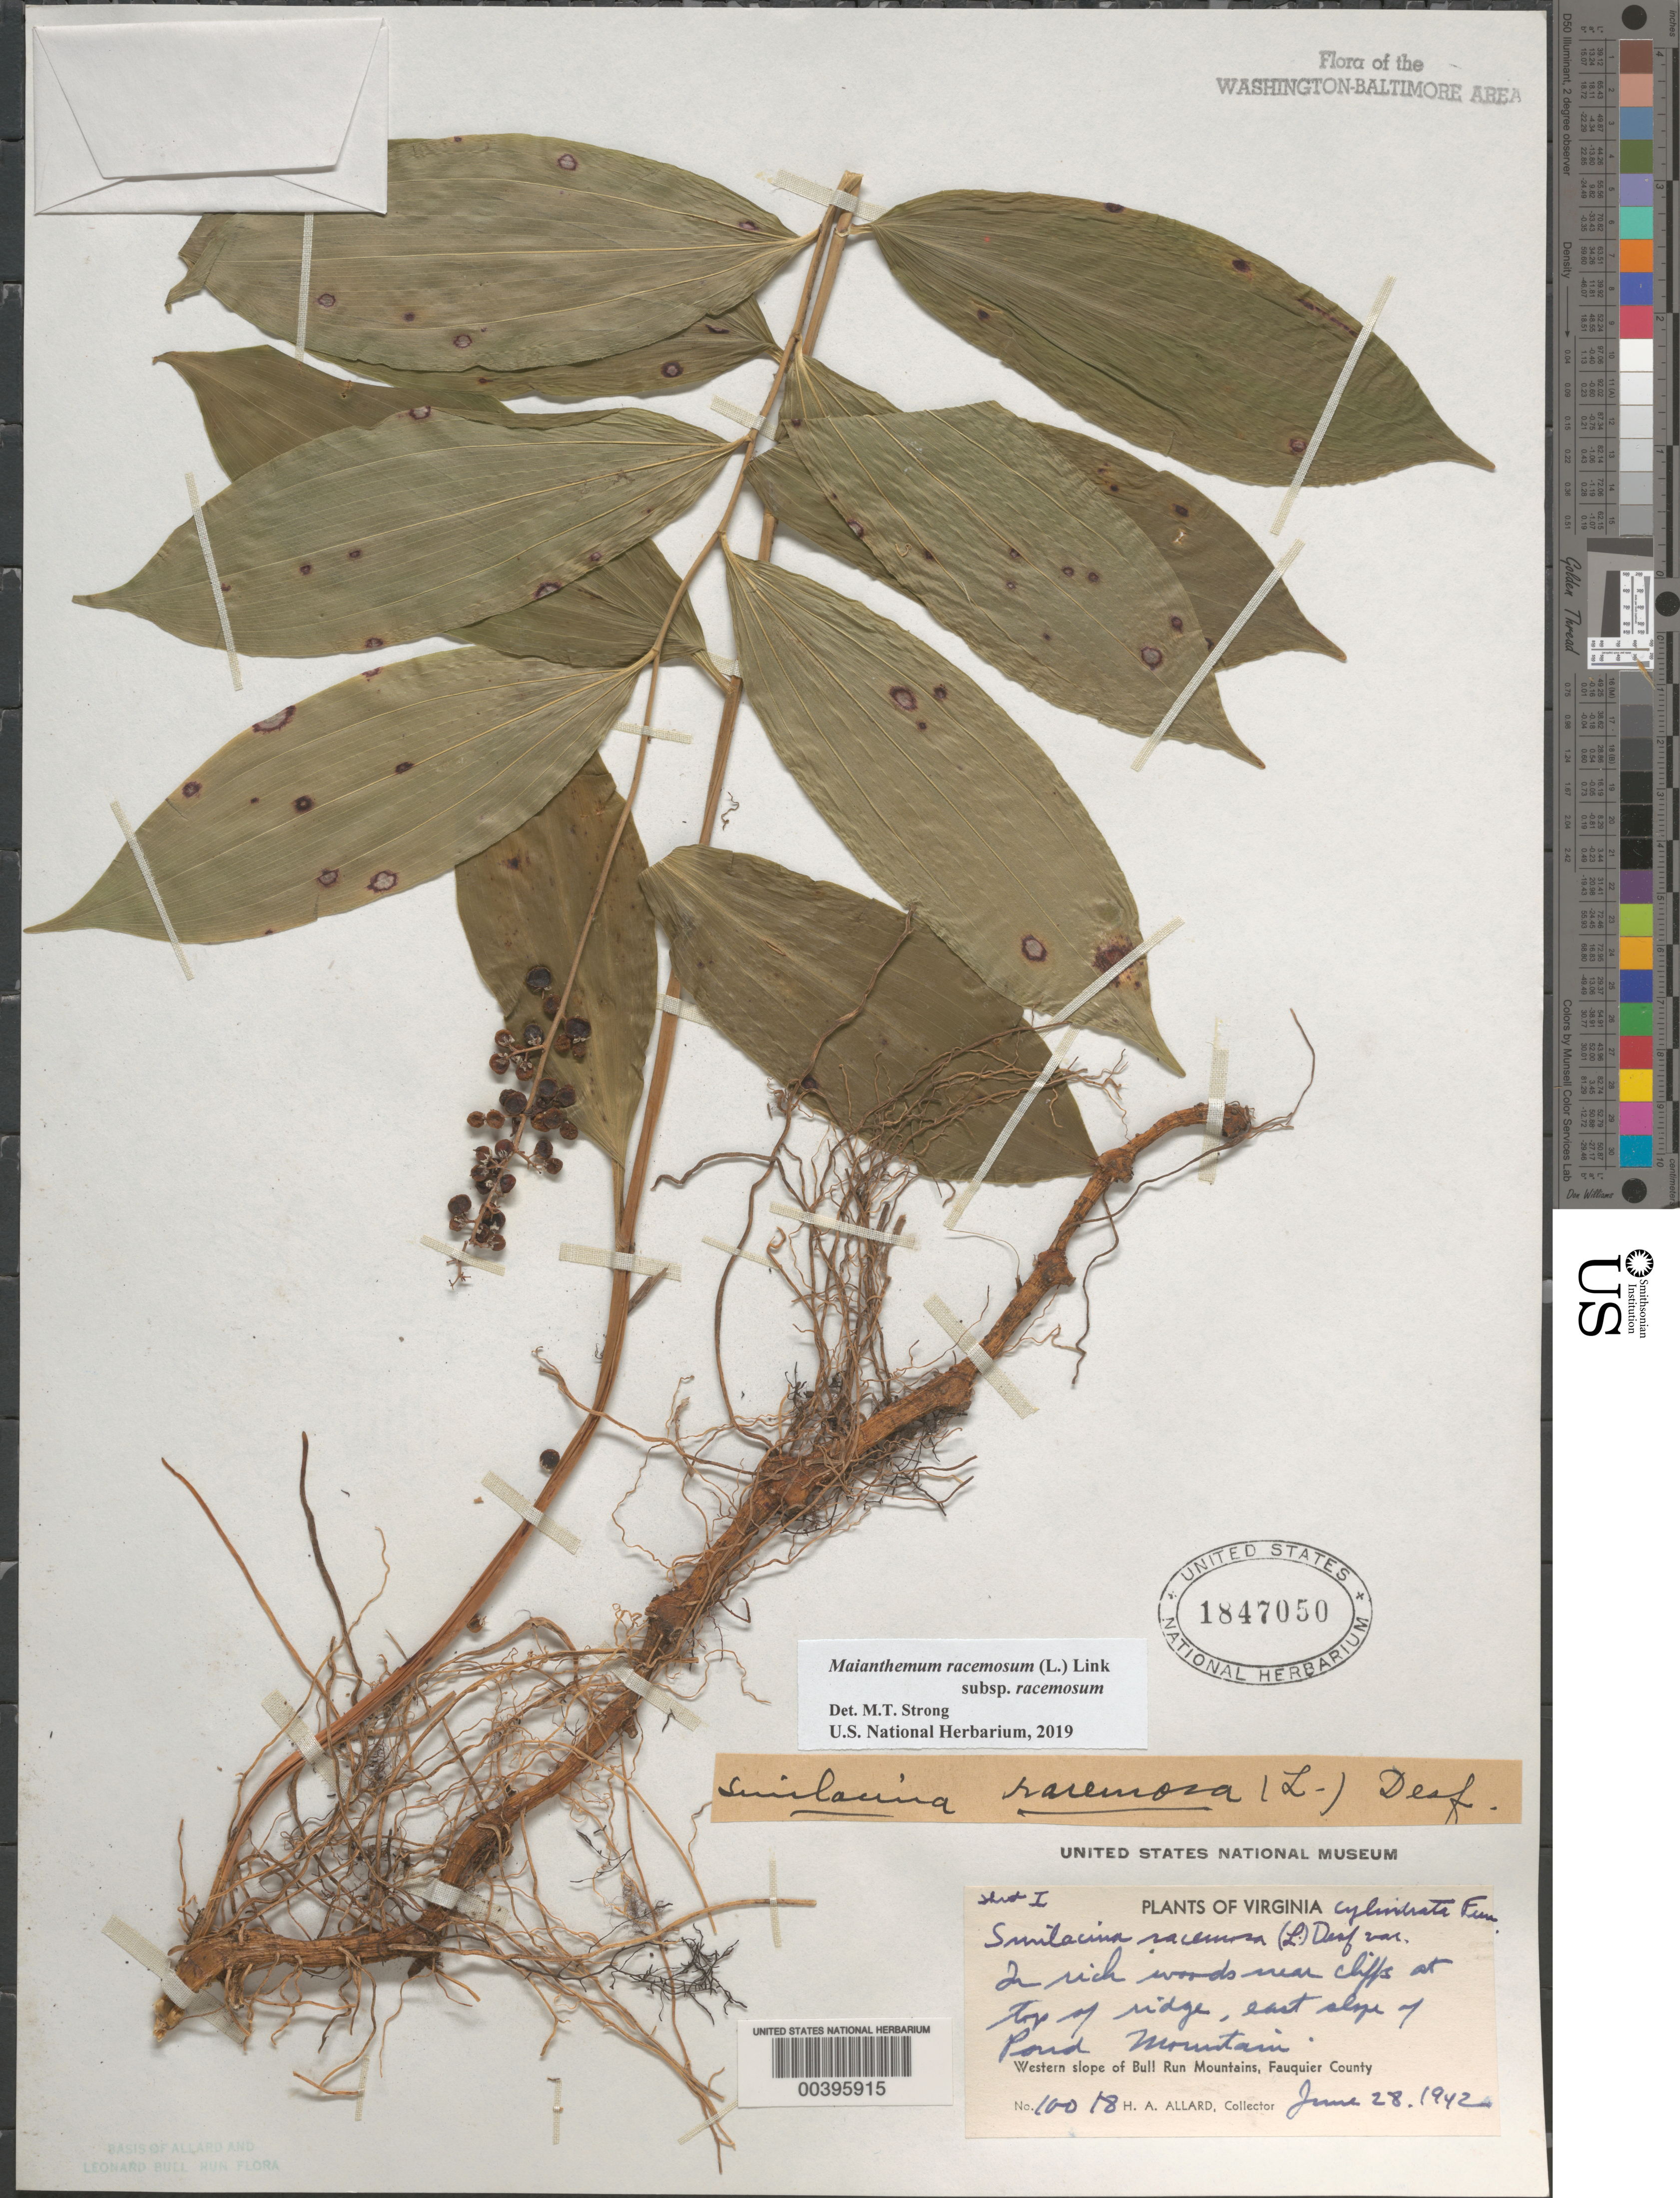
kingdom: Plantae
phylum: Tracheophyta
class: Liliopsida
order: Asparagales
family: Asparagaceae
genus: Maianthemum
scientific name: Maianthemum racemosum subsp. racemosum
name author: (L.) Link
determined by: Strong, Mark T., (BOT), Smithsonian Institution - National Museum of Natural History (UNITED STATES)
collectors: H. A. Allard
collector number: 10018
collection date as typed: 28 Jun 1942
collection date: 1942-06-28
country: United States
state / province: Virginia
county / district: Fauquier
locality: Pond Mountain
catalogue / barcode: US 1847050